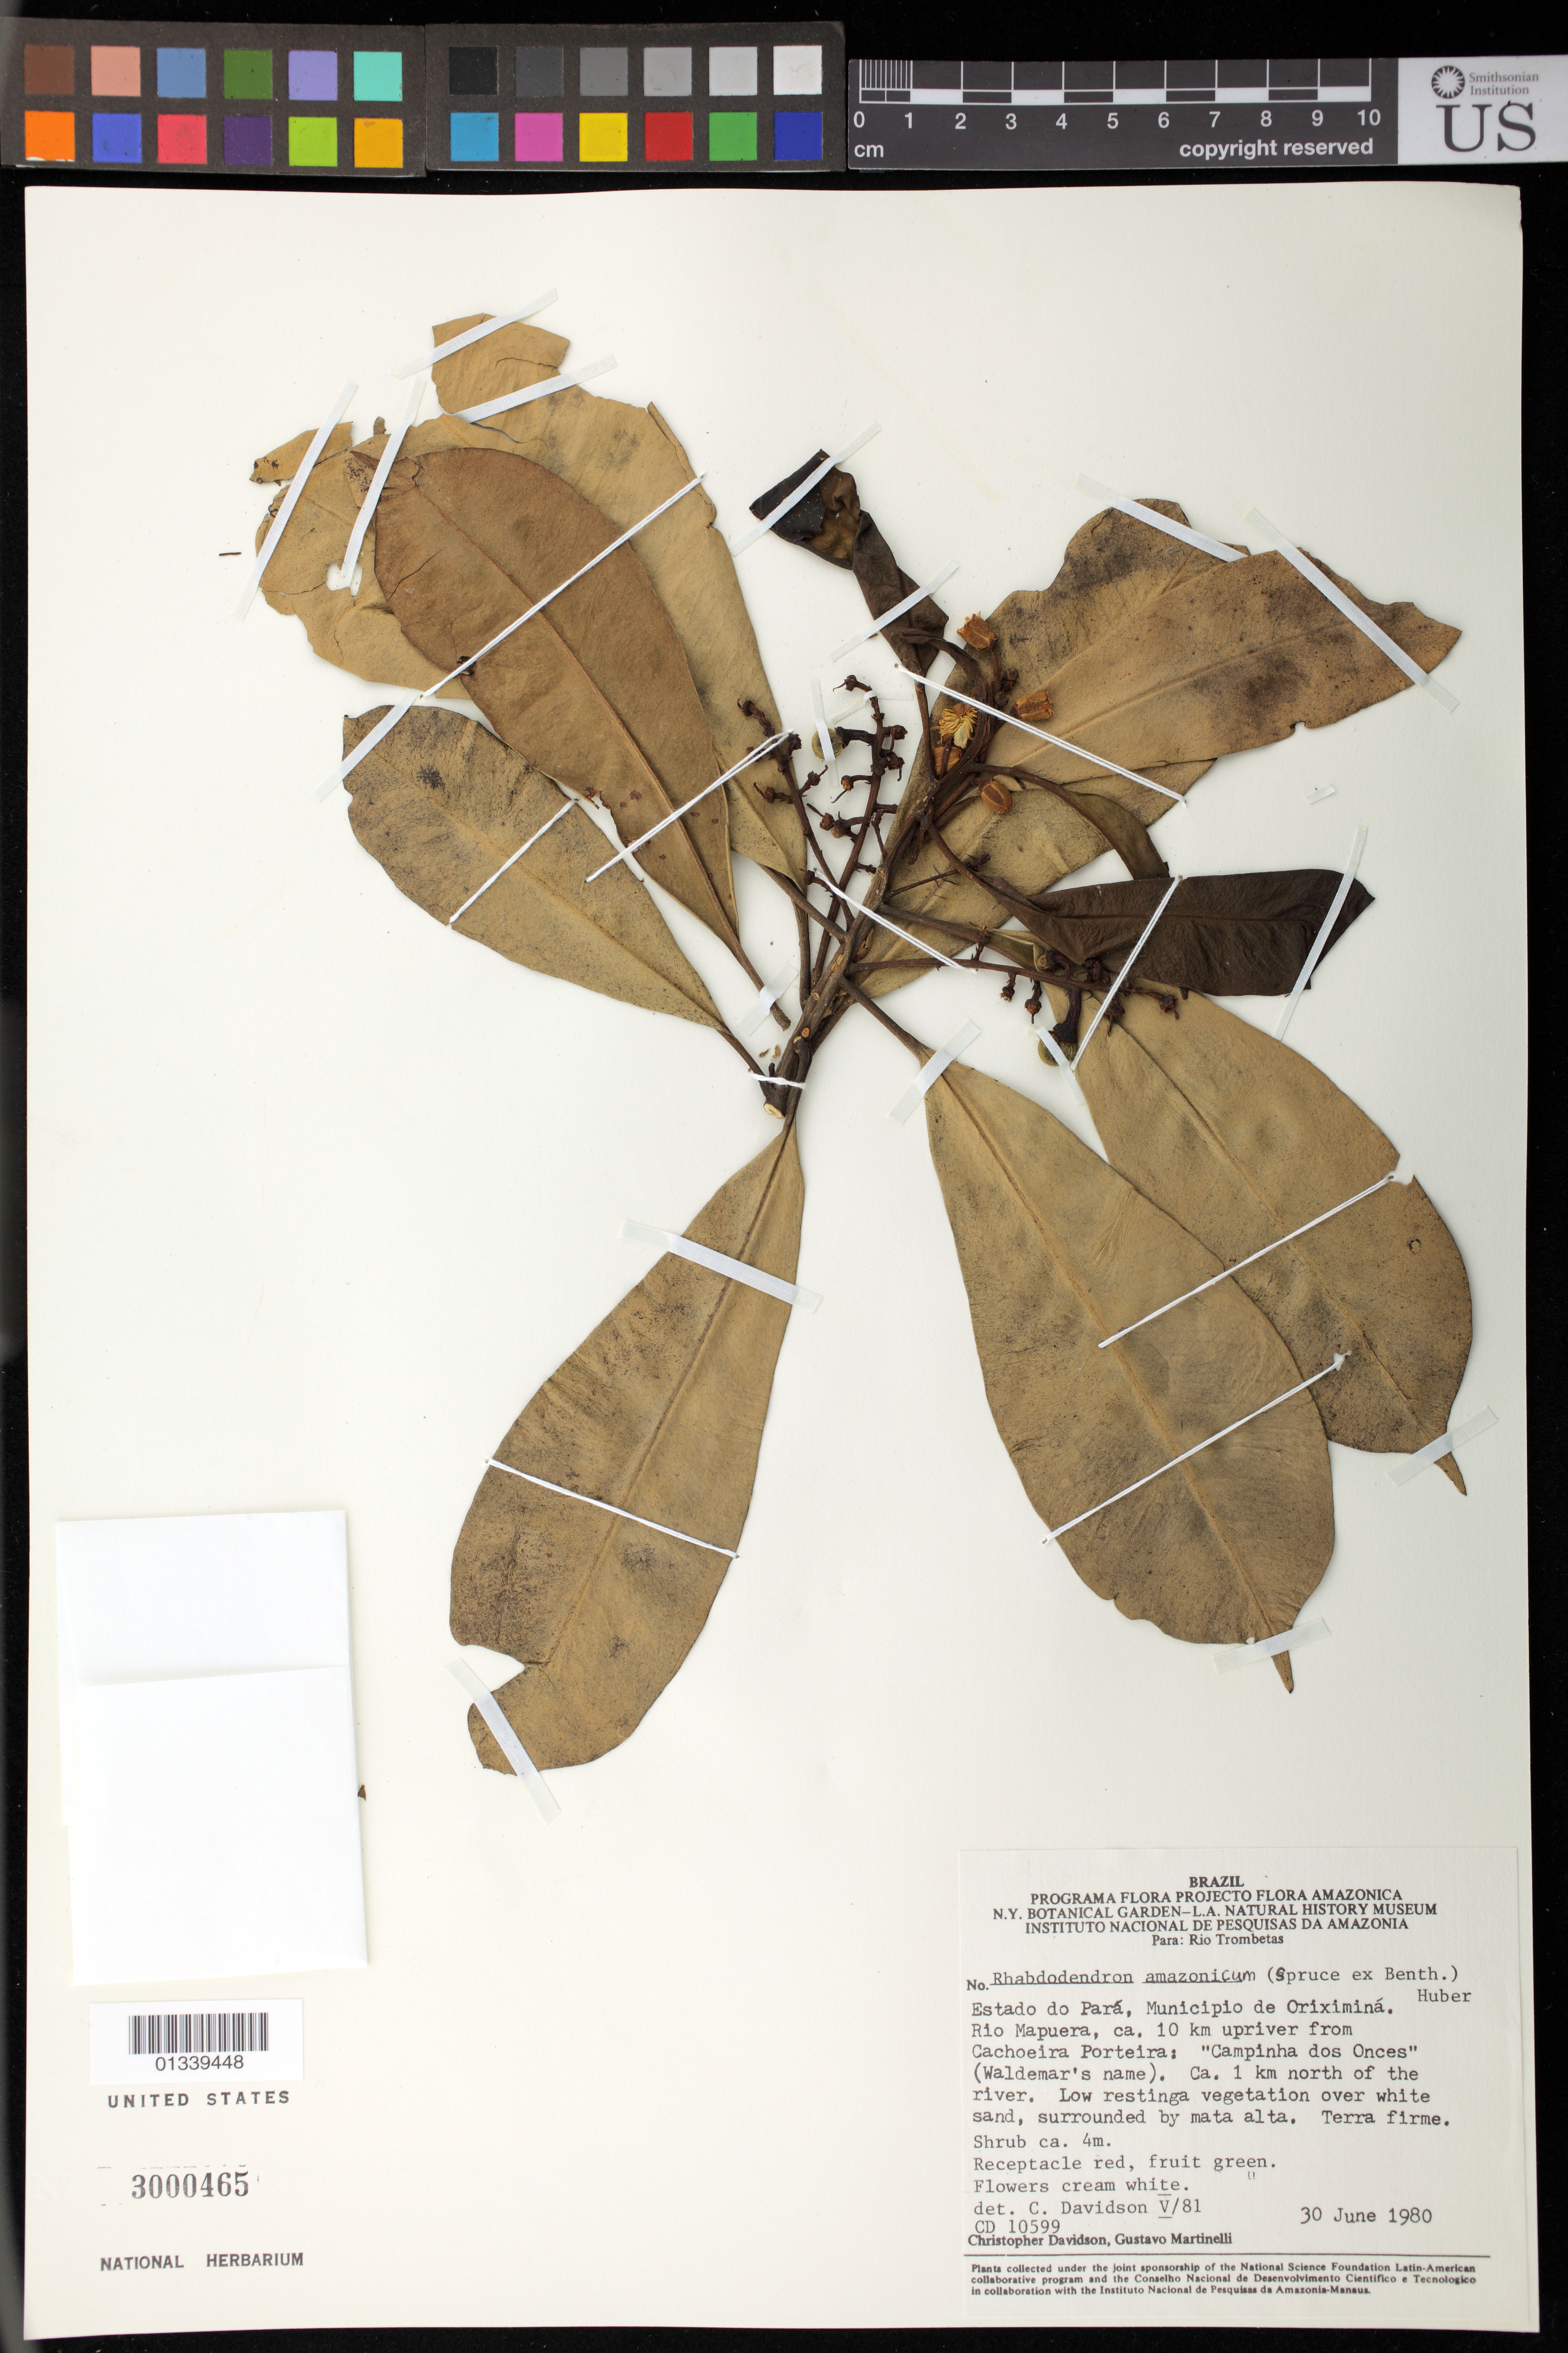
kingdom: Plantae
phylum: Tracheophyta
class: Magnoliopsida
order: Caryophyllales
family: Rhabdodendraceae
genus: Rhabdodendron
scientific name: Rhabdodendron amazonicum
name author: (Spruce ex Benth.) Huber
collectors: C. Davidson & G. Martinelli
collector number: CD 10599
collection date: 1980-06-30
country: Brazil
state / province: Pará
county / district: Oriximiná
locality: Rio Mapuera, ca. 10km upriver from Cachoeira Porteira: "Campinha dos Onces" (Waldemar´s name). Ca. 1km north of the river.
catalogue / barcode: US 3000465